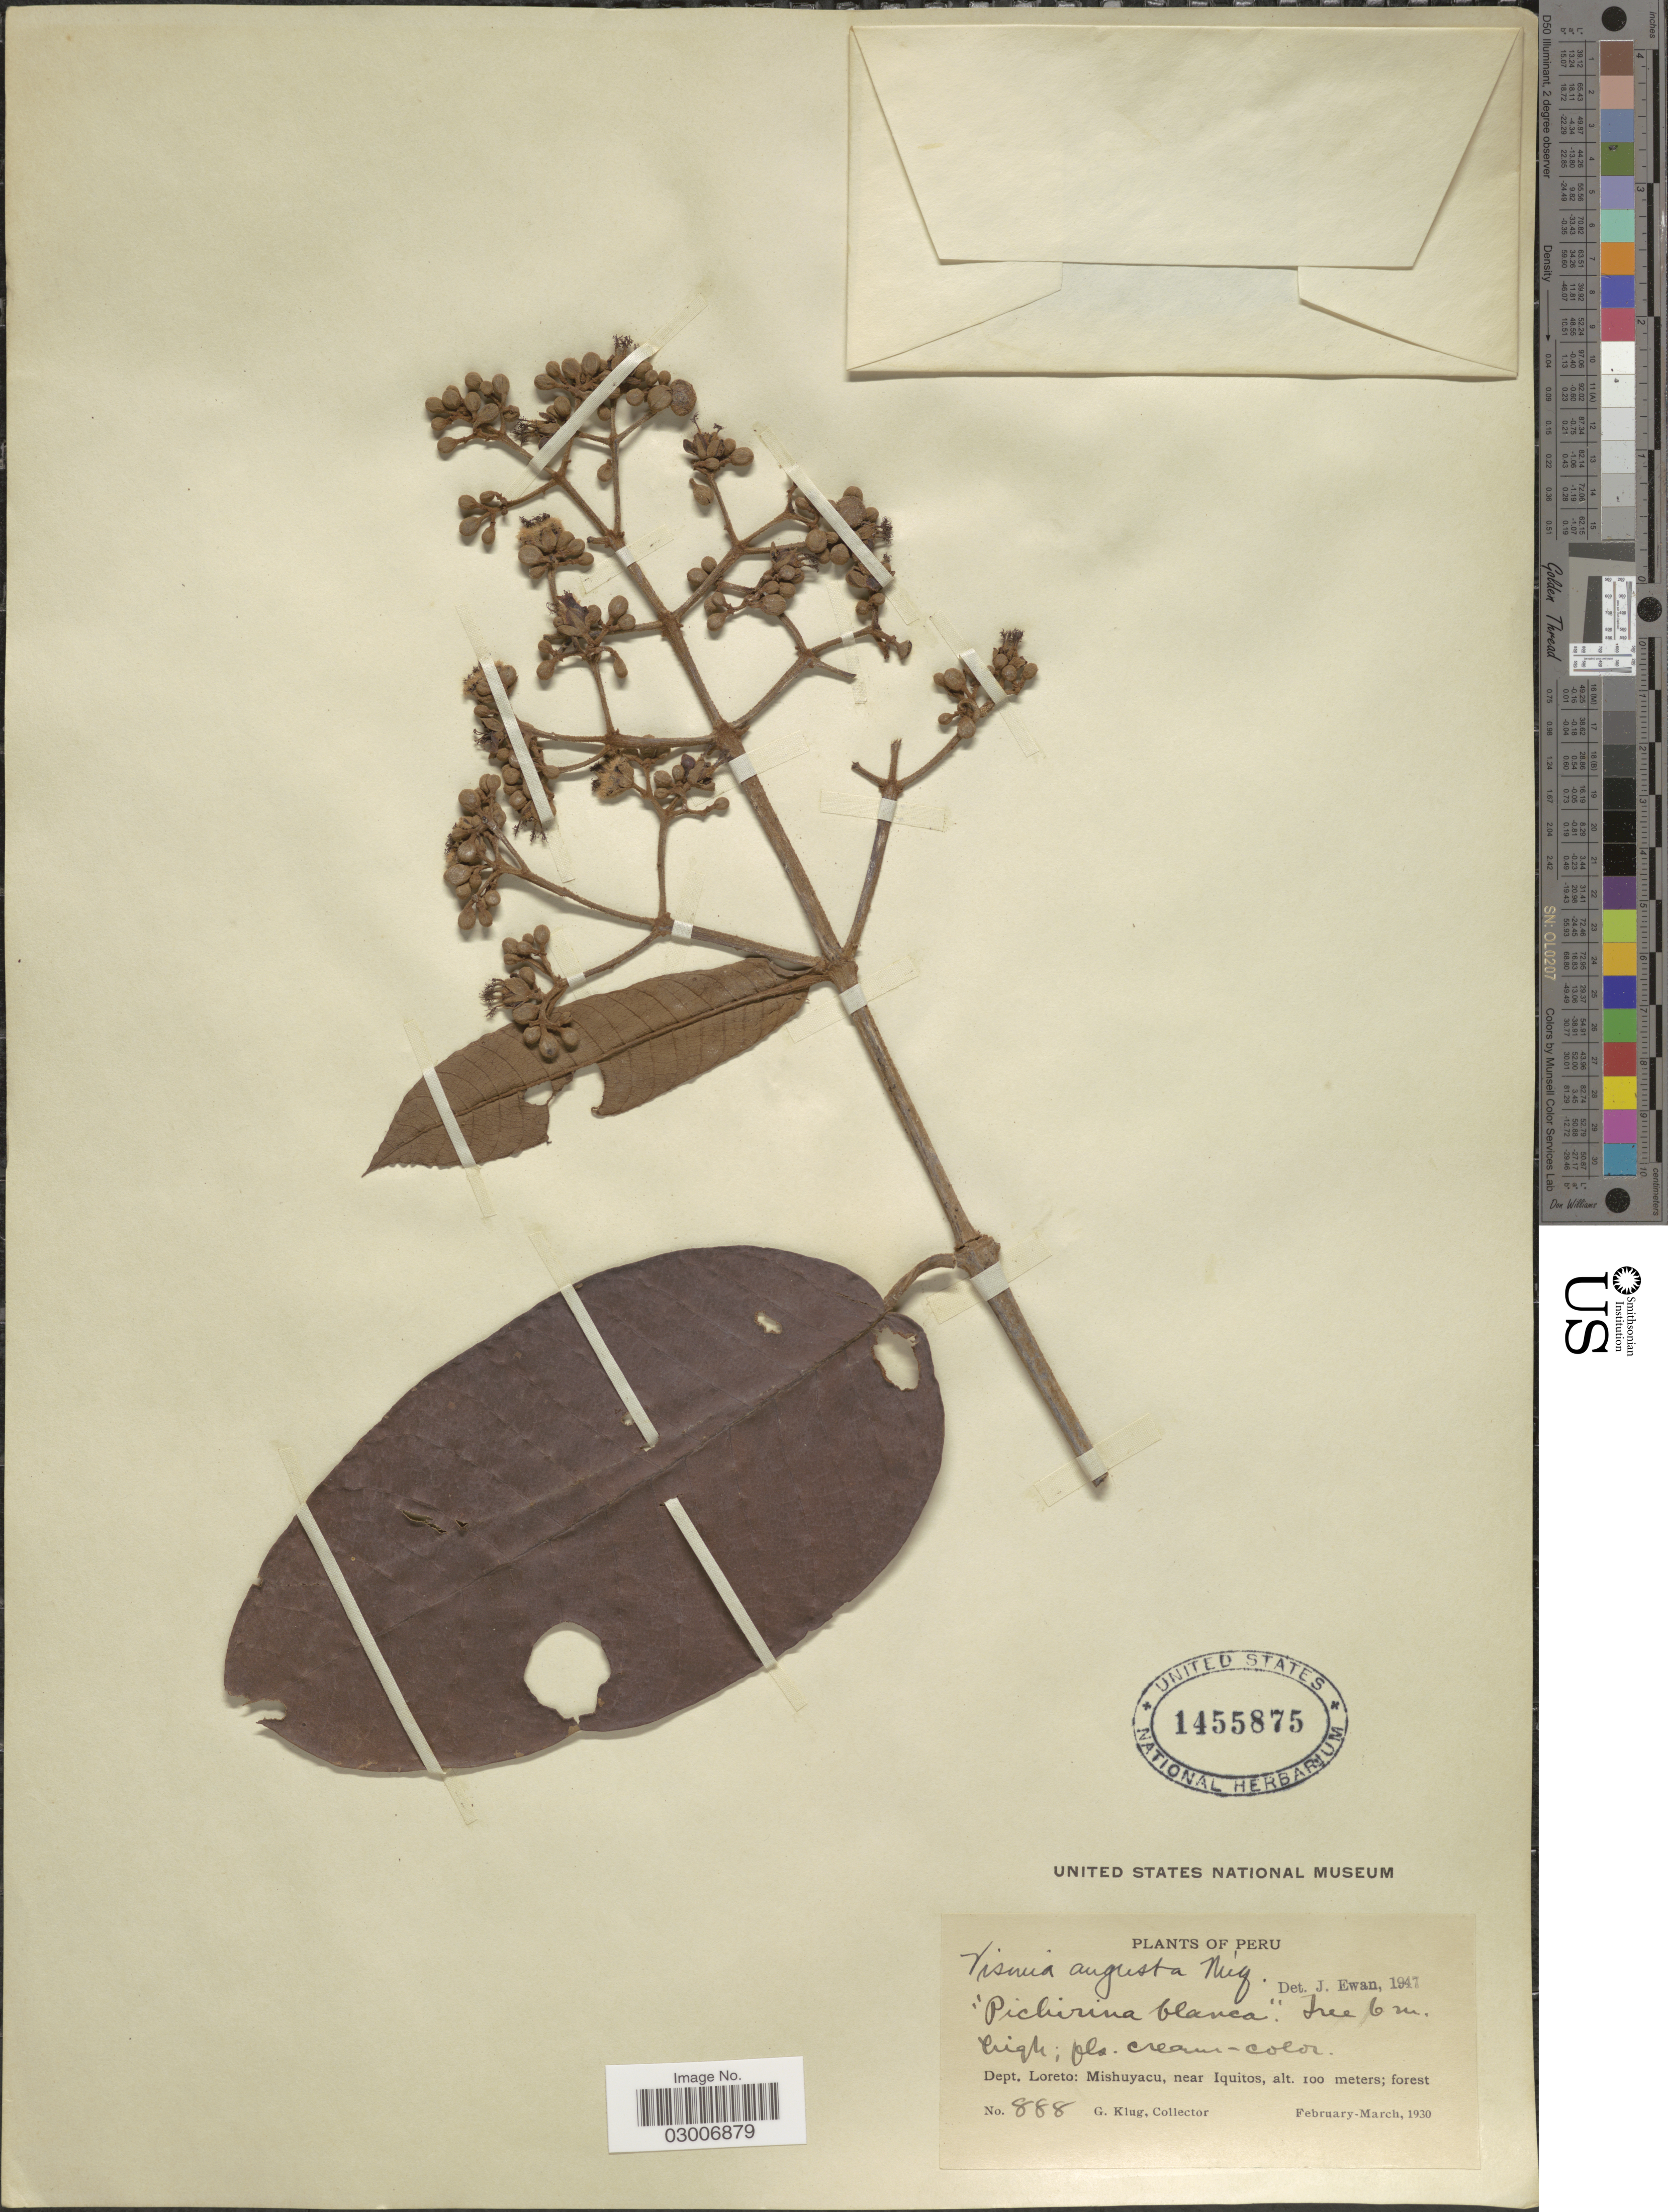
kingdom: Plantae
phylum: Tracheophyta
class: Magnoliopsida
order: Malpighiales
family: Hypericaceae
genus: Vismia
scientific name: Vismia macrophylla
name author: Kunth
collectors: G. Klug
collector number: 888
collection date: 1930-02/1930-03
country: Peru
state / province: Loreto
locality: Dept. Loreto: Mishuyacu, near Iquitos.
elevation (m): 100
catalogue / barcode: US 1455875